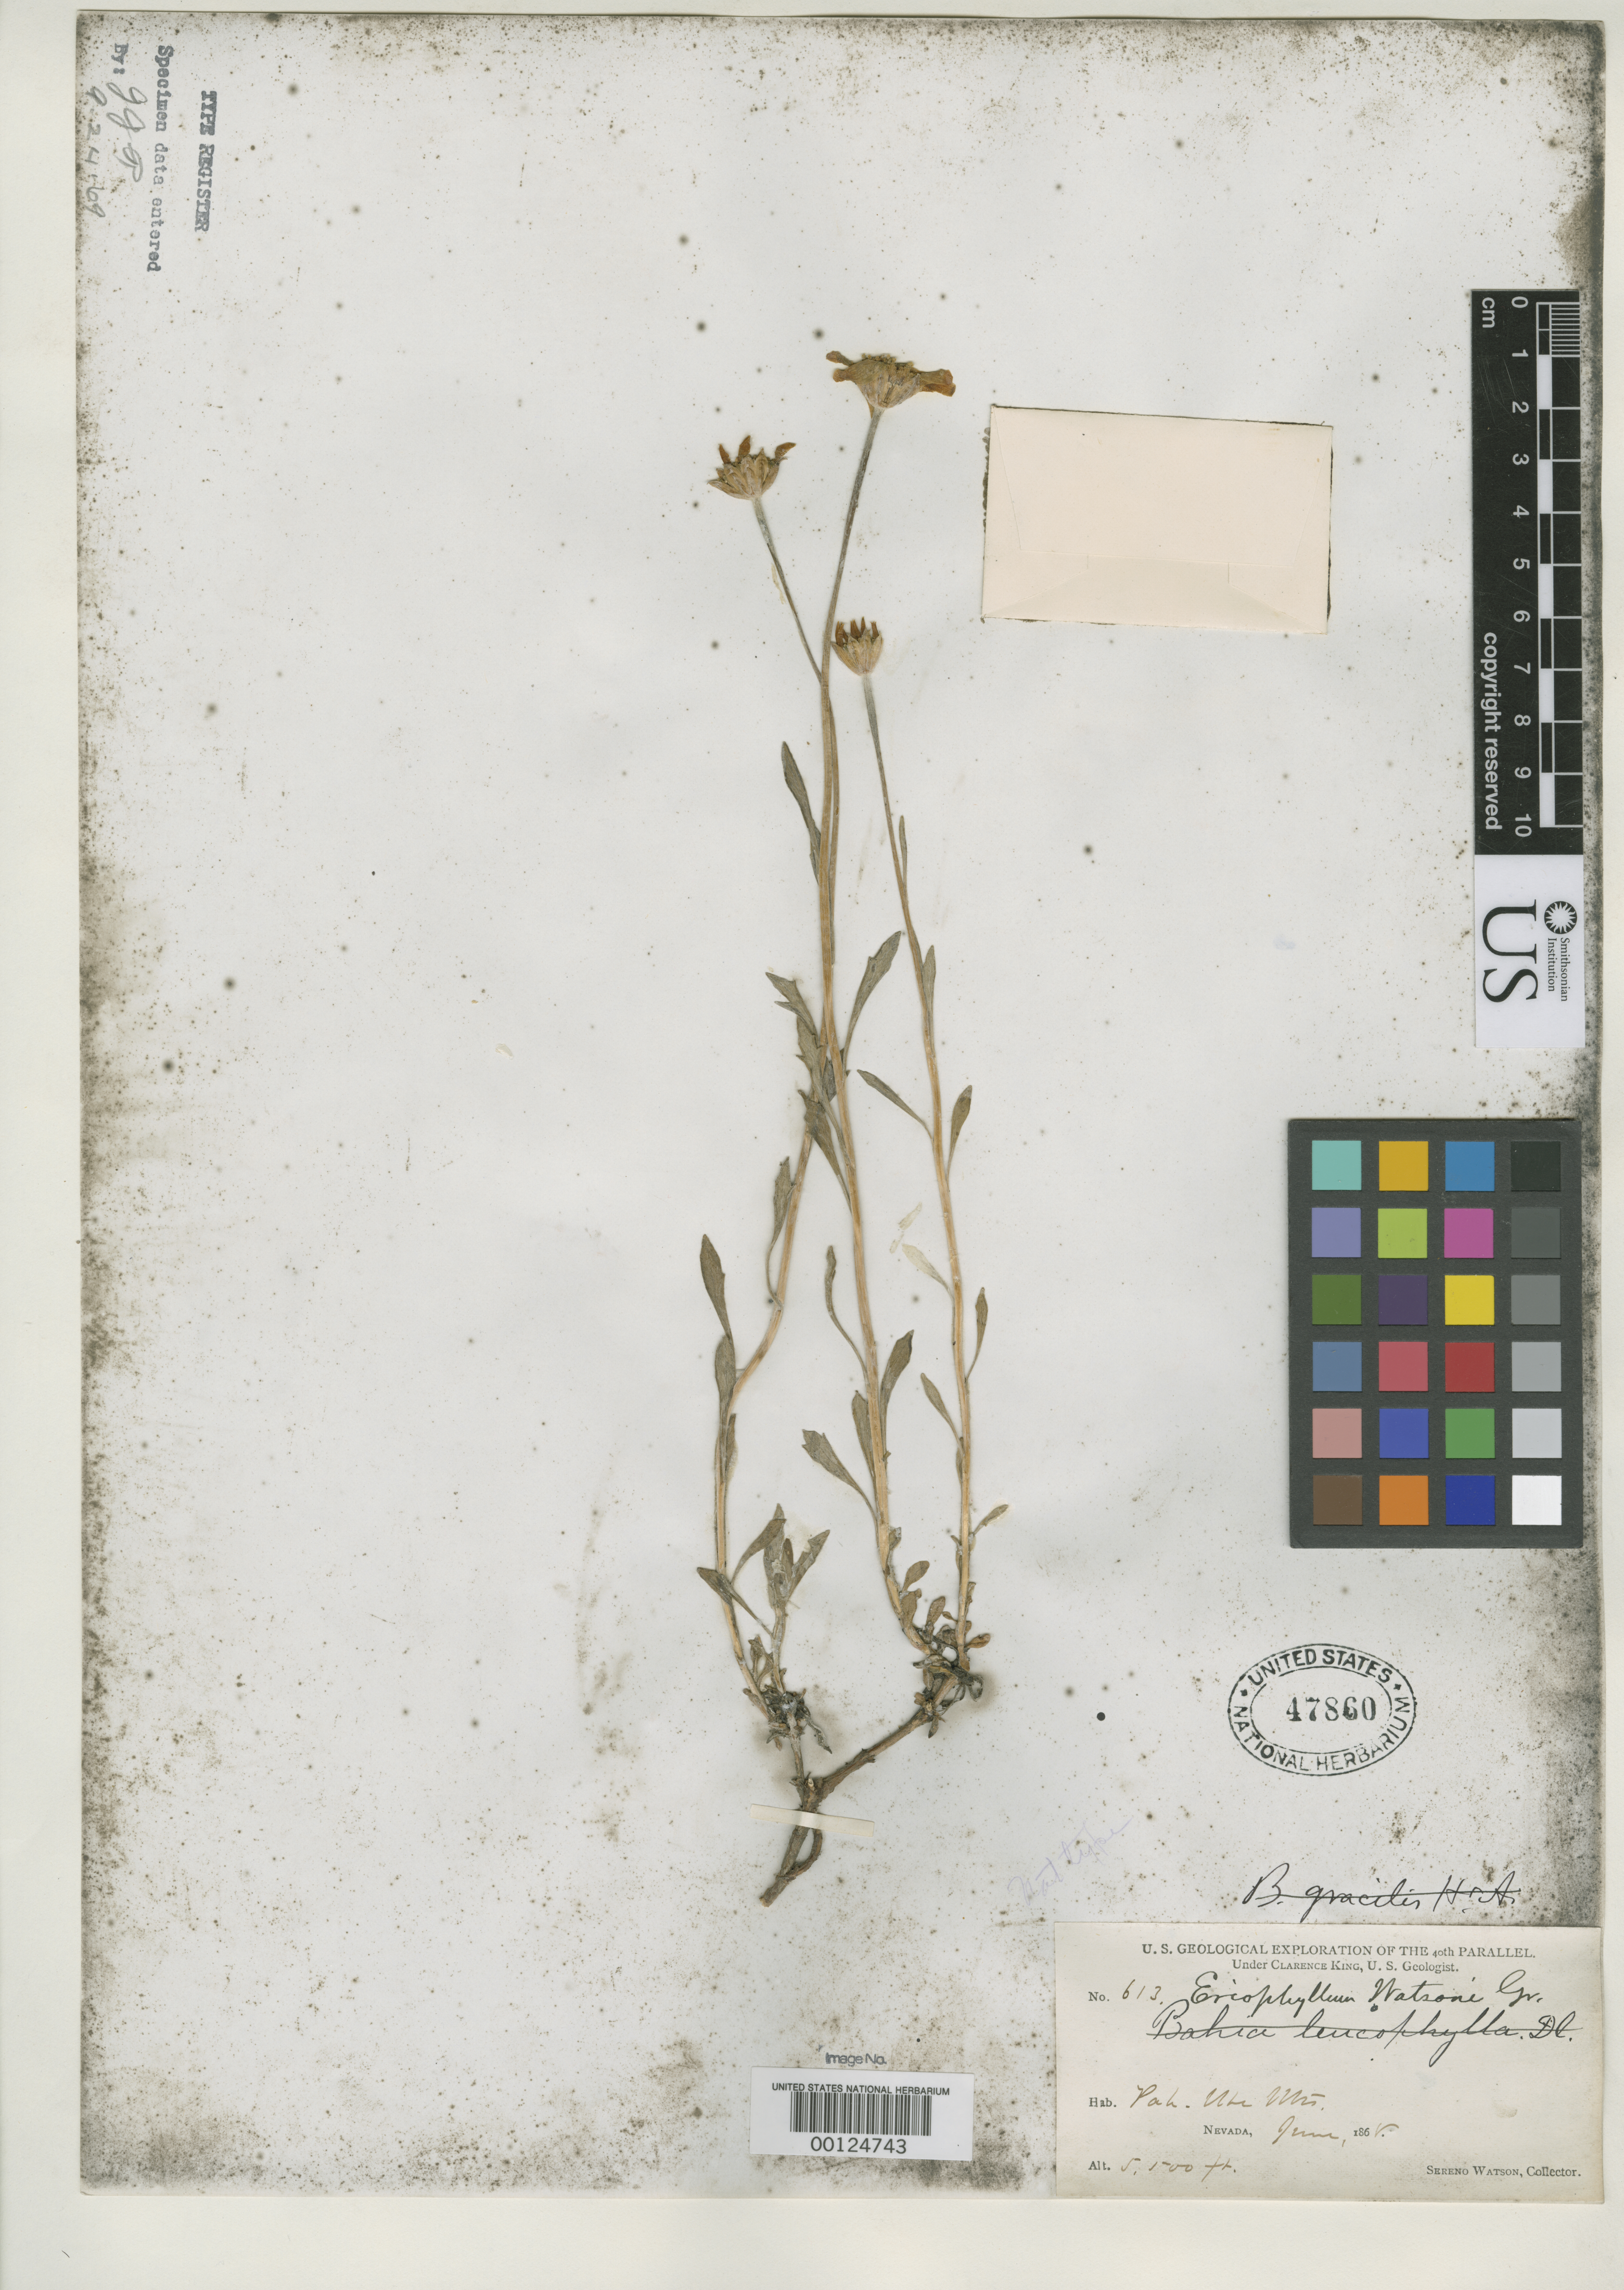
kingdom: Plantae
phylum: Tracheophyta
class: Magnoliopsida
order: Asterales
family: Asteraceae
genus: Eriophyllum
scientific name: Eriophyllum watsonii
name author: A. Gray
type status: Isotype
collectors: S. Watson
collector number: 613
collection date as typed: Jul 1865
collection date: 1865-07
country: United States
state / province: Nevada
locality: East Humboldt Mts.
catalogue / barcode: US 47860